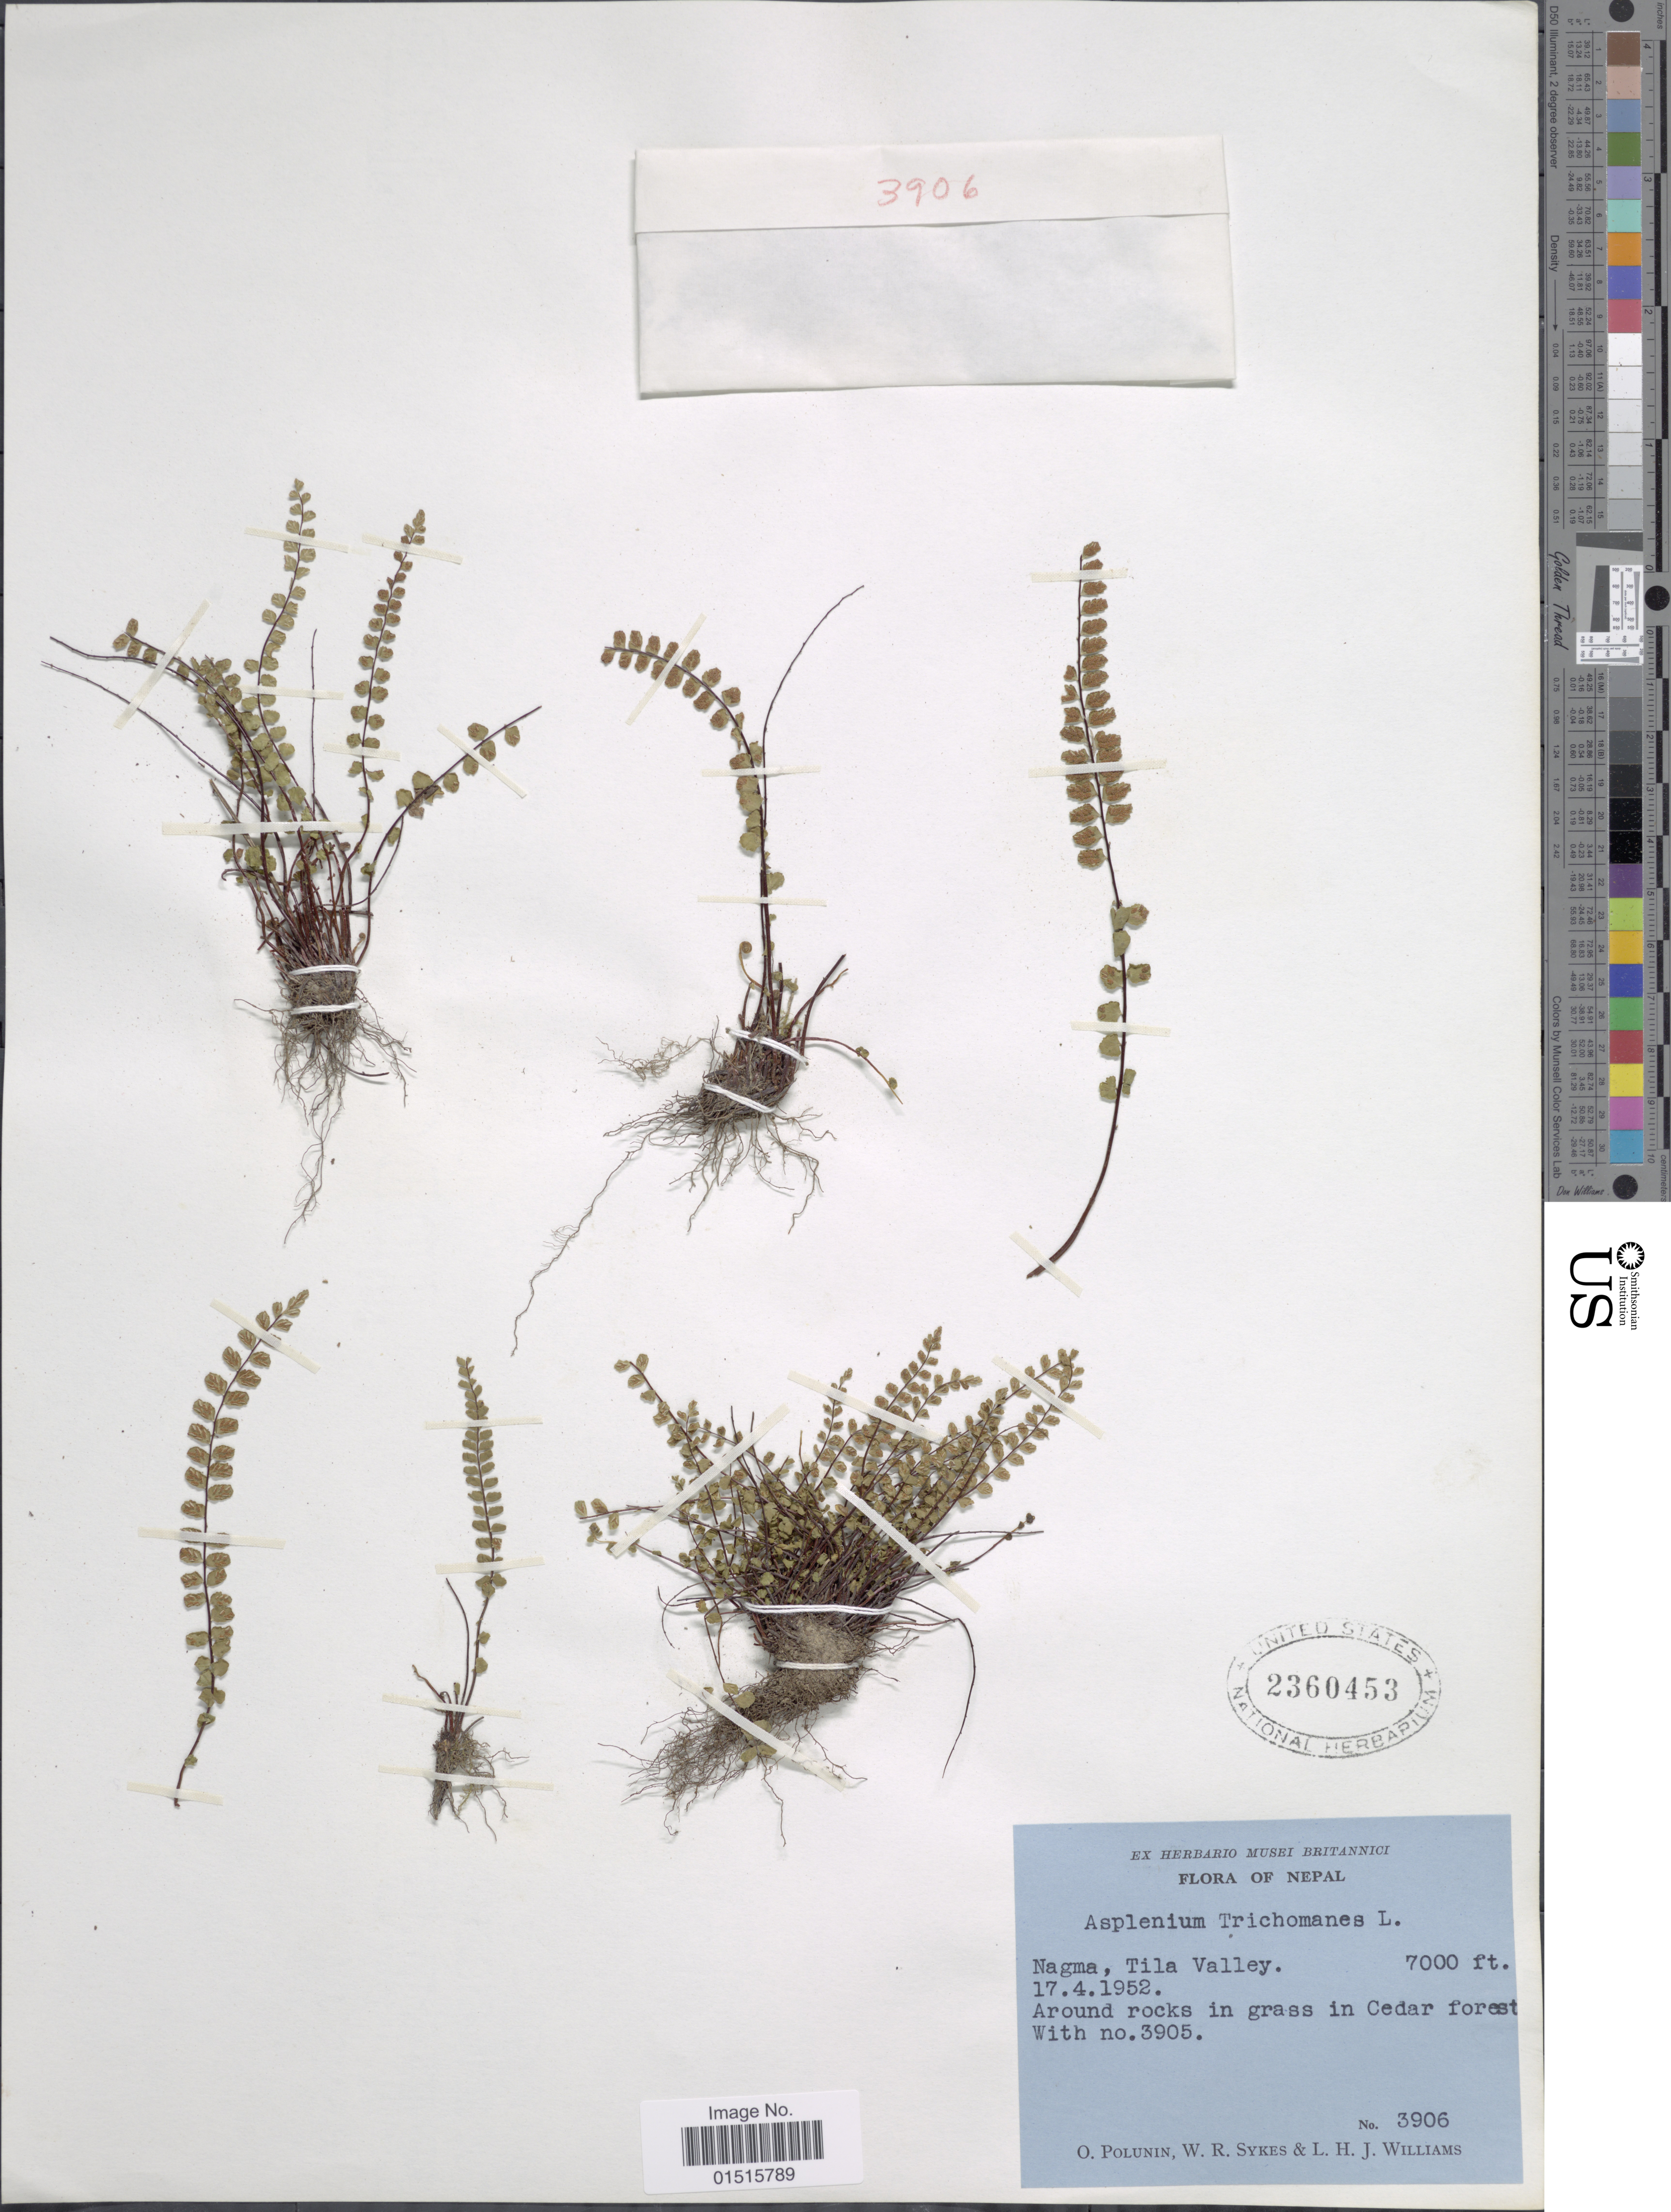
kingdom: Plantae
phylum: Tracheophyta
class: Polypodiopsida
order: Polypodiales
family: Aspleniaceae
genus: Asplenium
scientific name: Asplenium trichomanes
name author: L.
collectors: O. V. Polunin, W. R. Sykes & L. H. J. Williams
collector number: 3906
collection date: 1952-04-17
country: Nepal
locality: Nagma, Tila Valley. Around rocks in grass in Cedar forest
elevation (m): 2134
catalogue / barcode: US 2360453